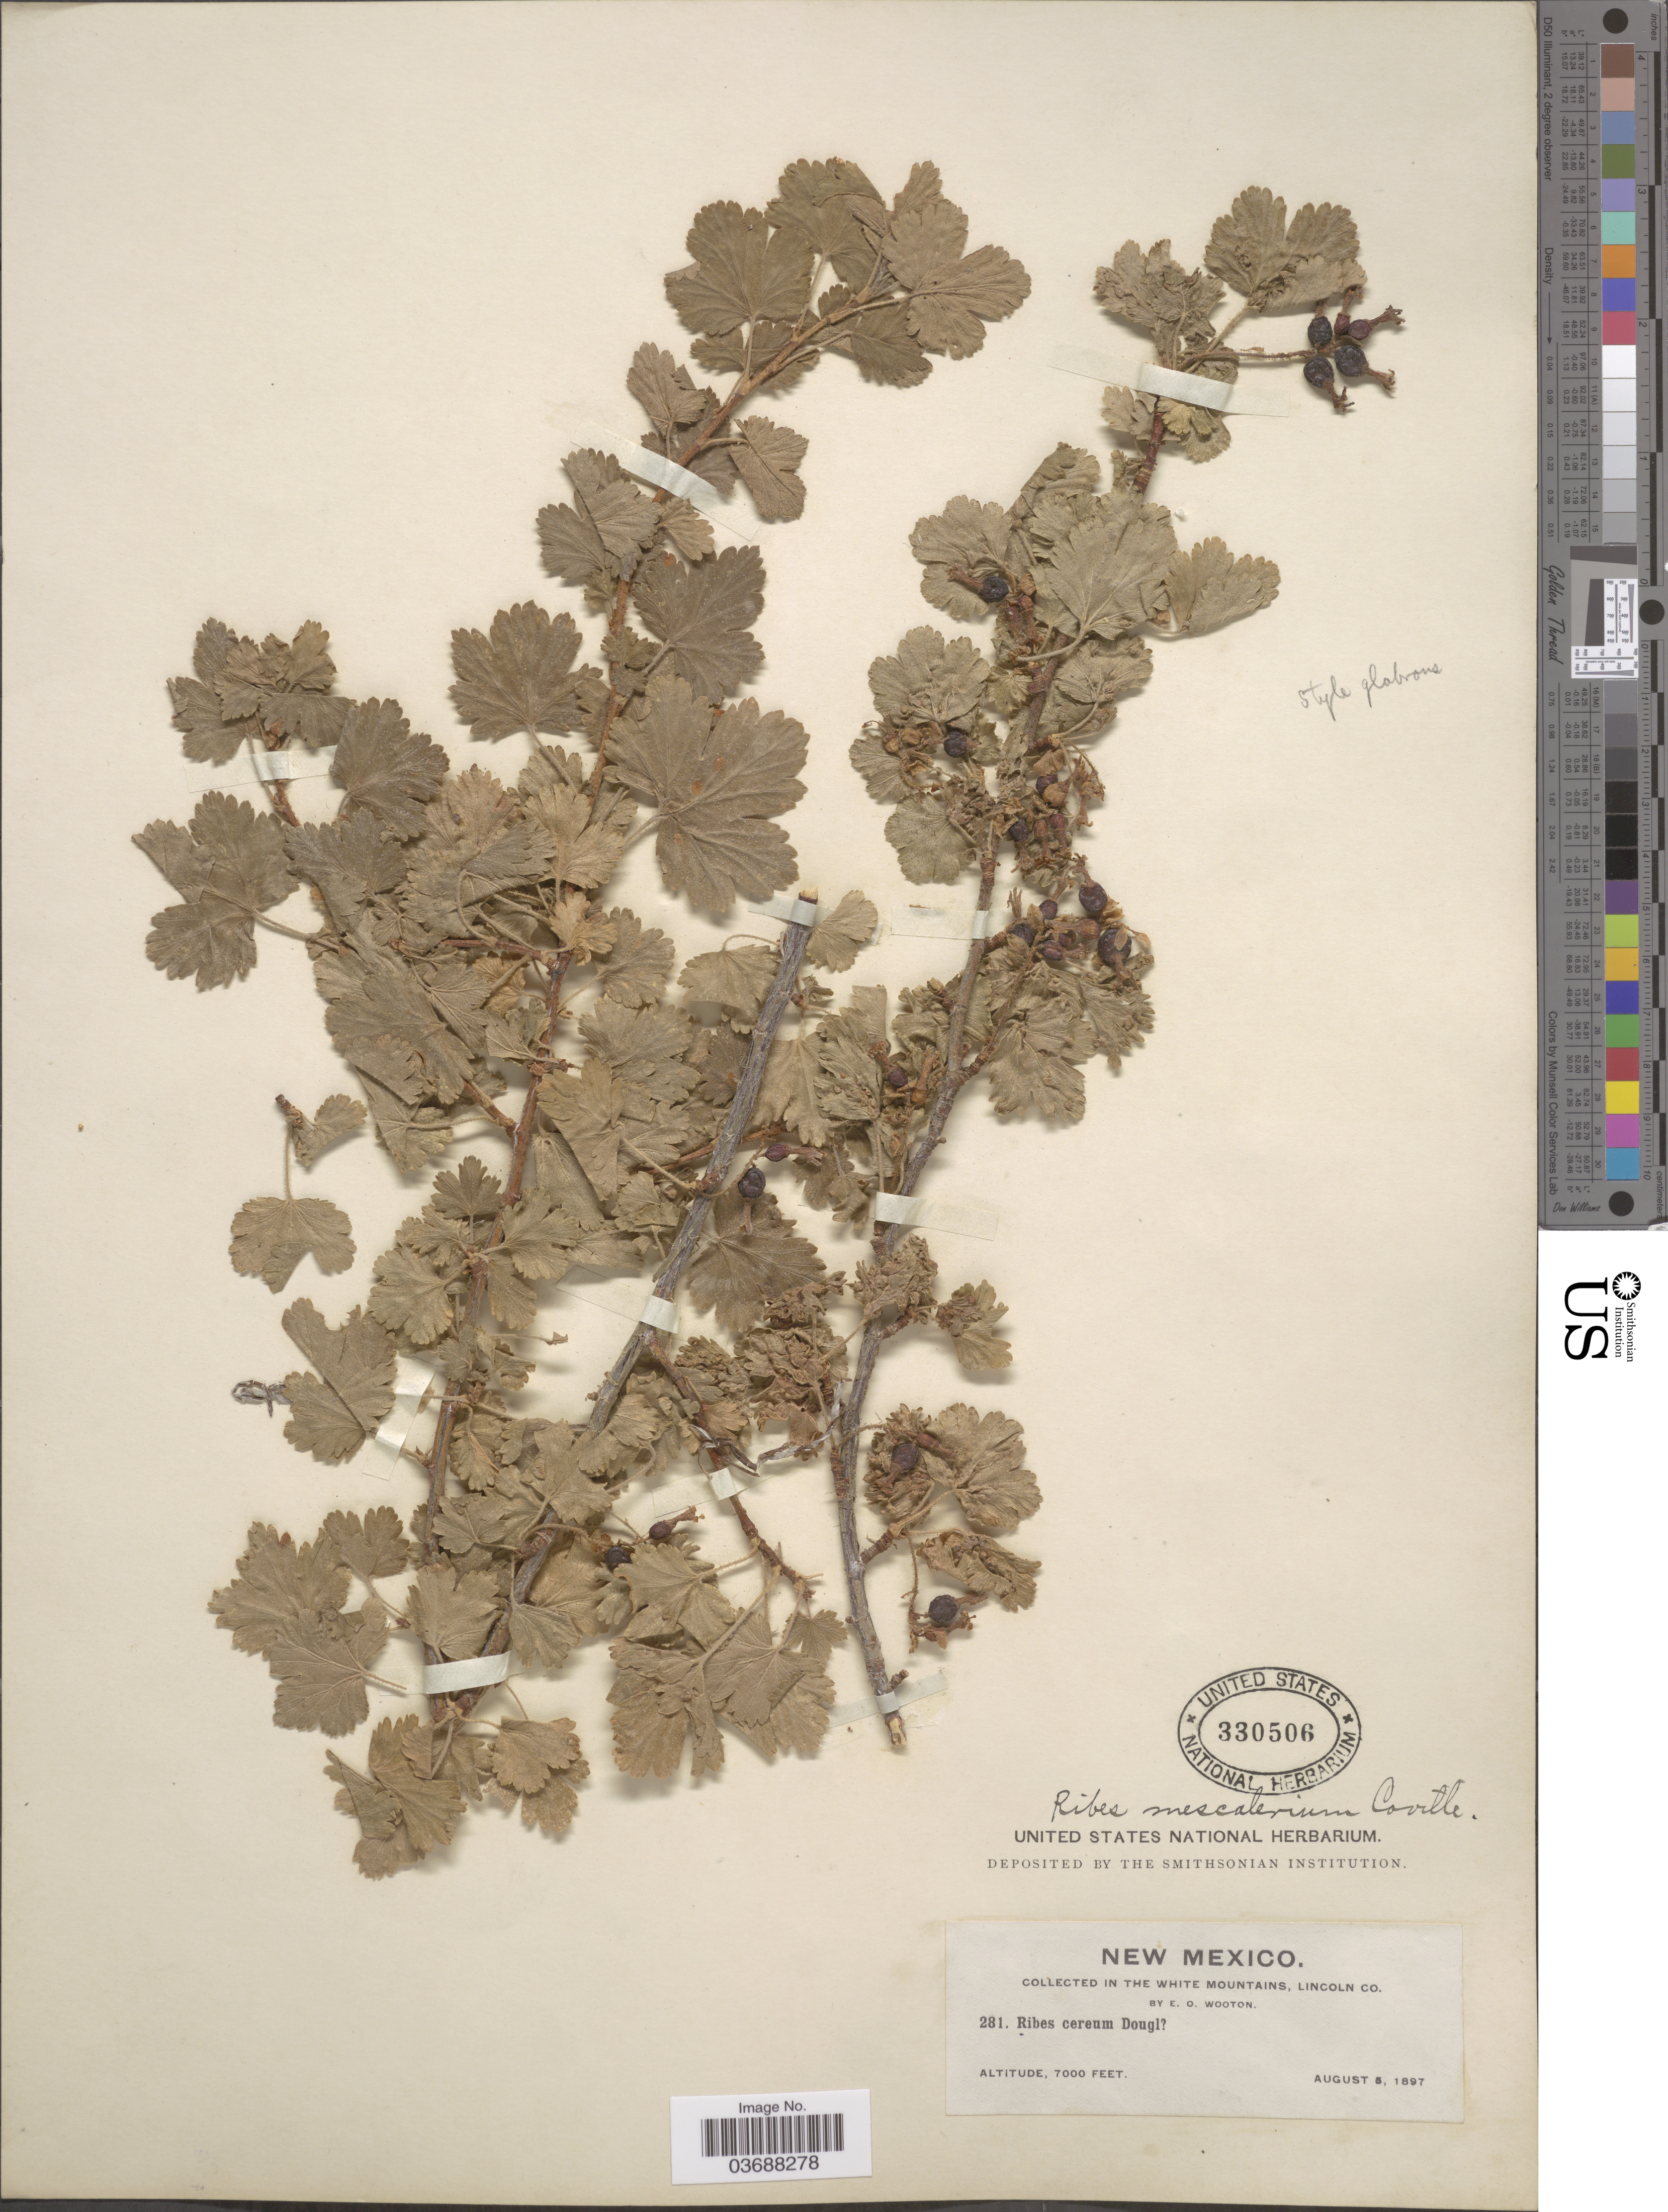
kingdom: Plantae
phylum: Tracheophyta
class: Magnoliopsida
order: Saxifragales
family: Grossulariaceae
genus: Ribes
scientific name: Ribes mescalerium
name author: Coville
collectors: E. O. Wooton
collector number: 281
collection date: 1897-08-05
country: United States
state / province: New Mexico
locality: In the White Mountains, Lincoln Co.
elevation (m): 2134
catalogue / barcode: US 330506